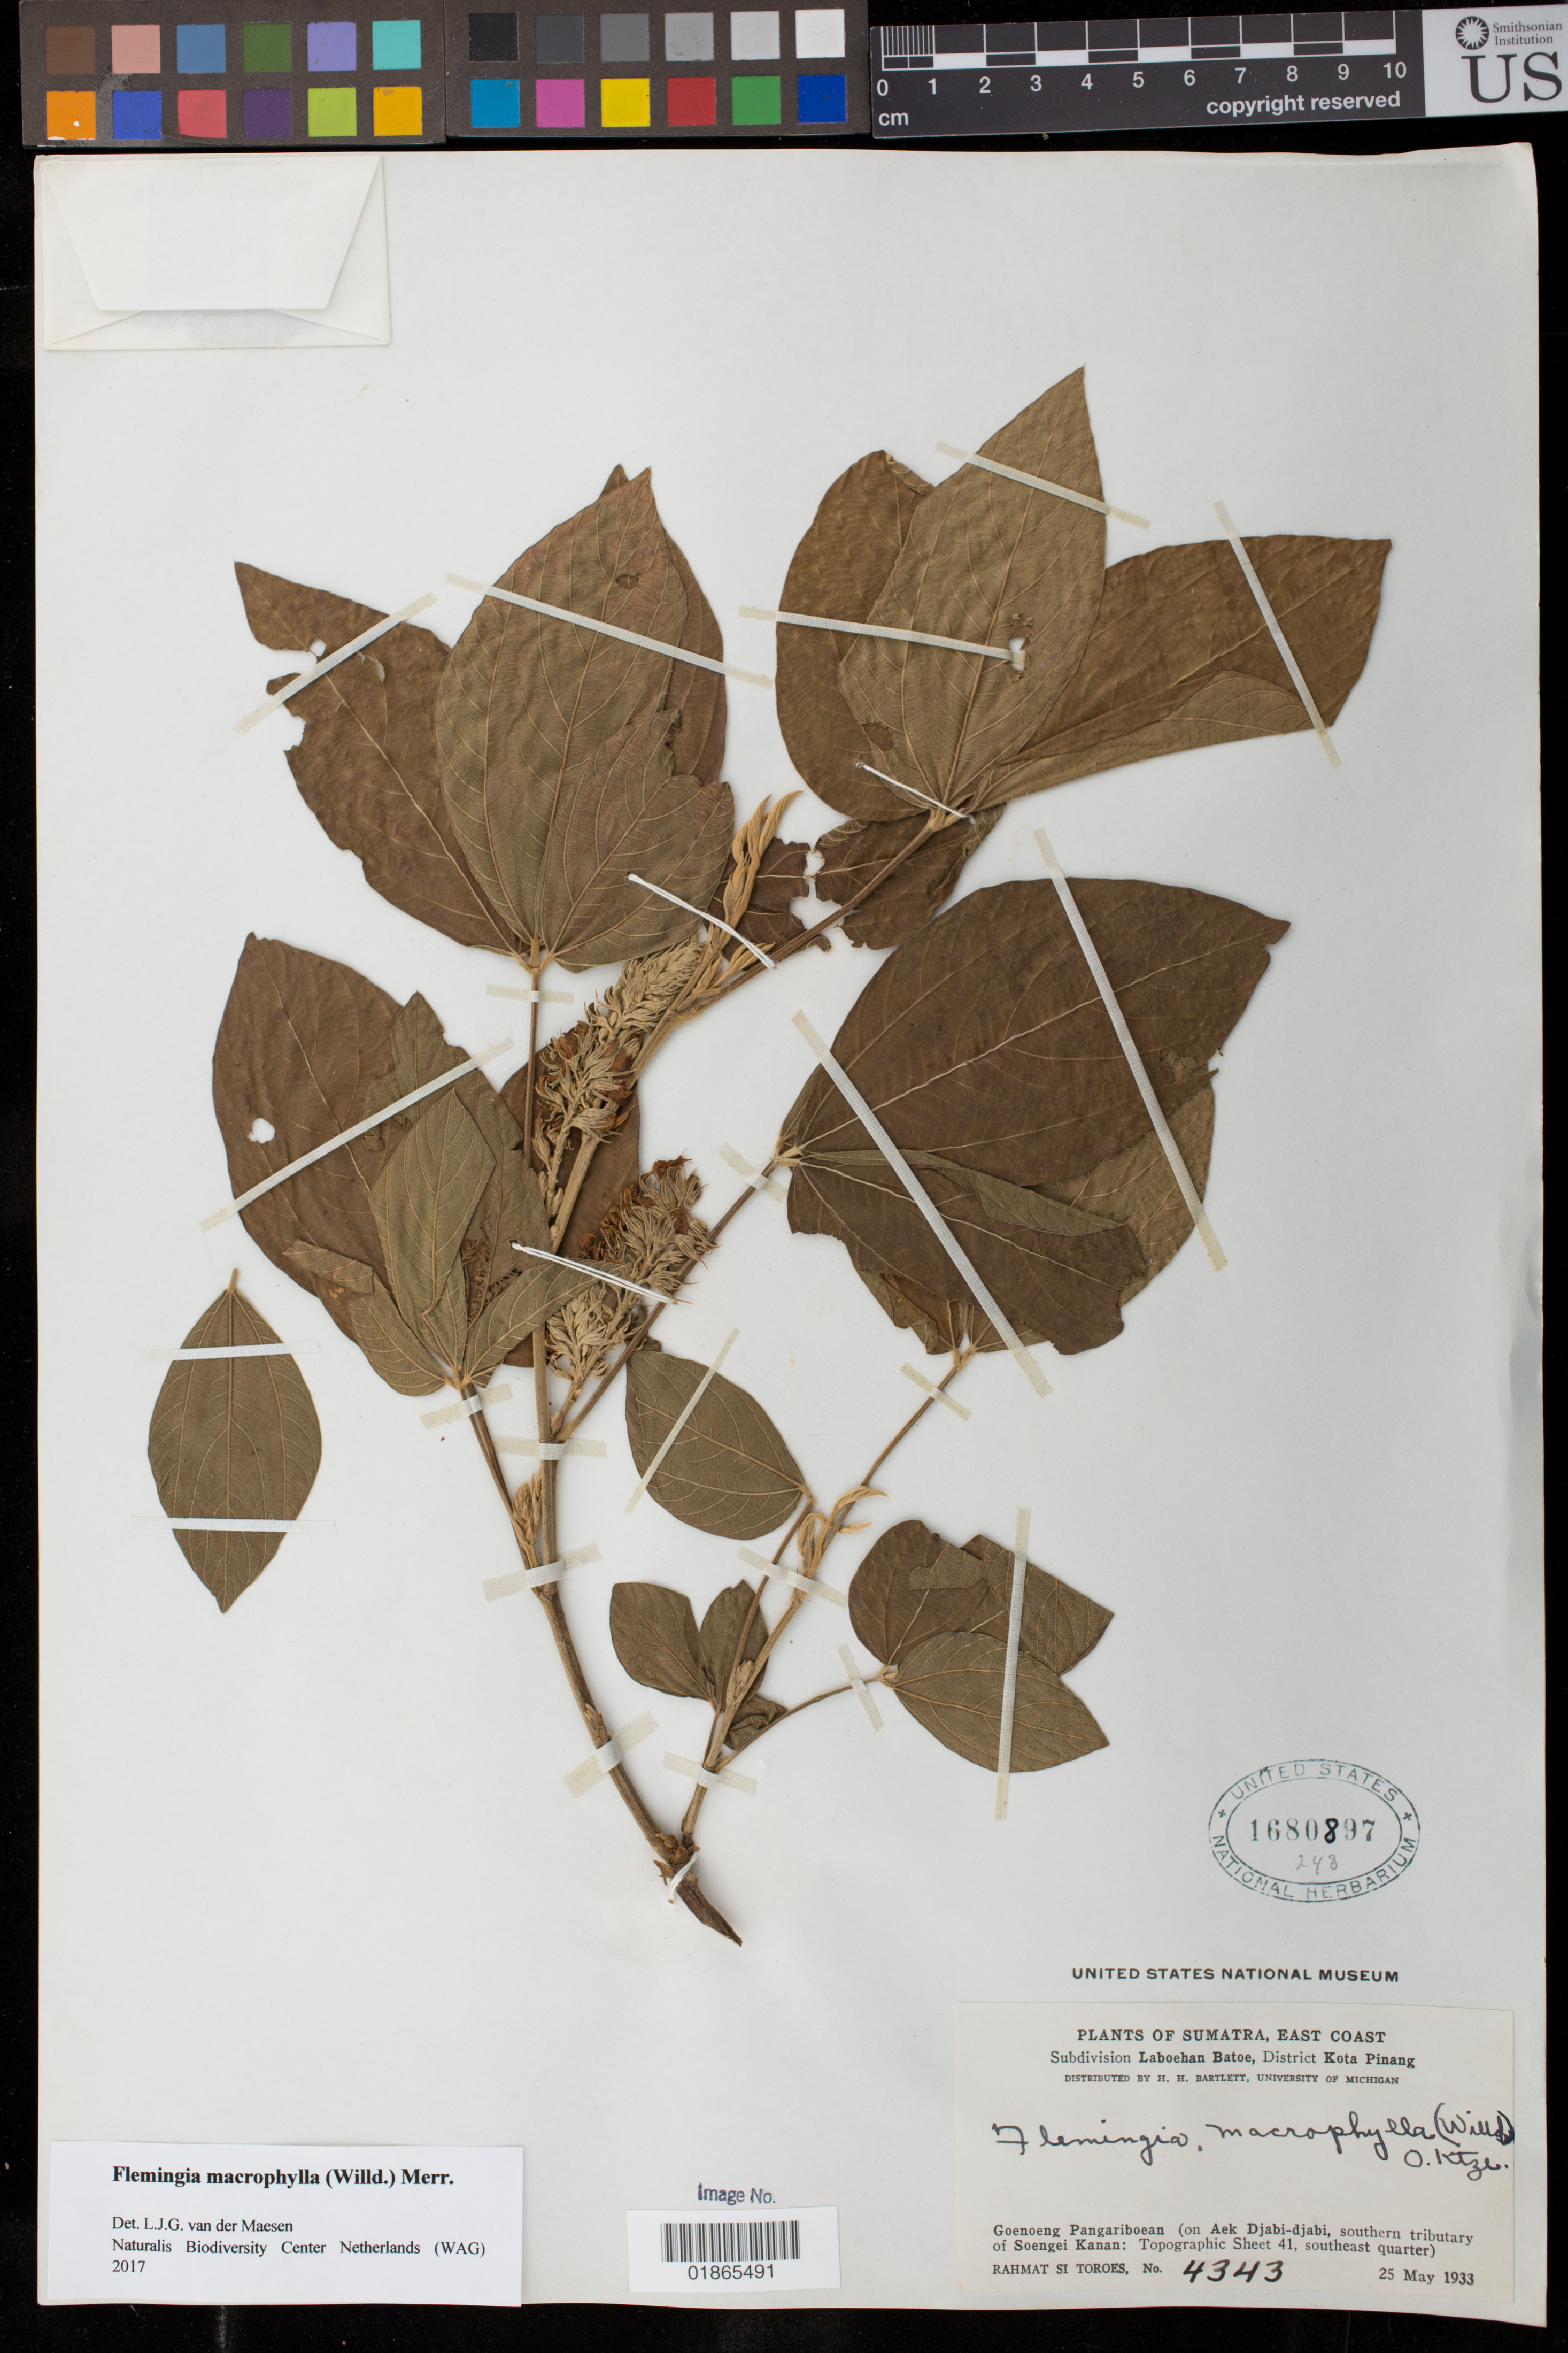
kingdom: Plantae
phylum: Tracheophyta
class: Magnoliopsida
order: Fabales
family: Fabaceae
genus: Flemingia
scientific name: Flemingia macrophylla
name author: (Willd.) Kuntze ex Merr.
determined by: van der Maesen, L.J.G.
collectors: Rahmat Si Boeea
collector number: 4343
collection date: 1933-05-25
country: Indonesia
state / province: Sumatra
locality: East Coast. Subdivision Laboehan Batoe, District Kota Pinang. Goenoeng Pangariboean (on Aek Djabi-djabi, southern tributary of Soengei Kanan: Topographic Sheet 41, southeast quarter)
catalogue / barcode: US 1680897